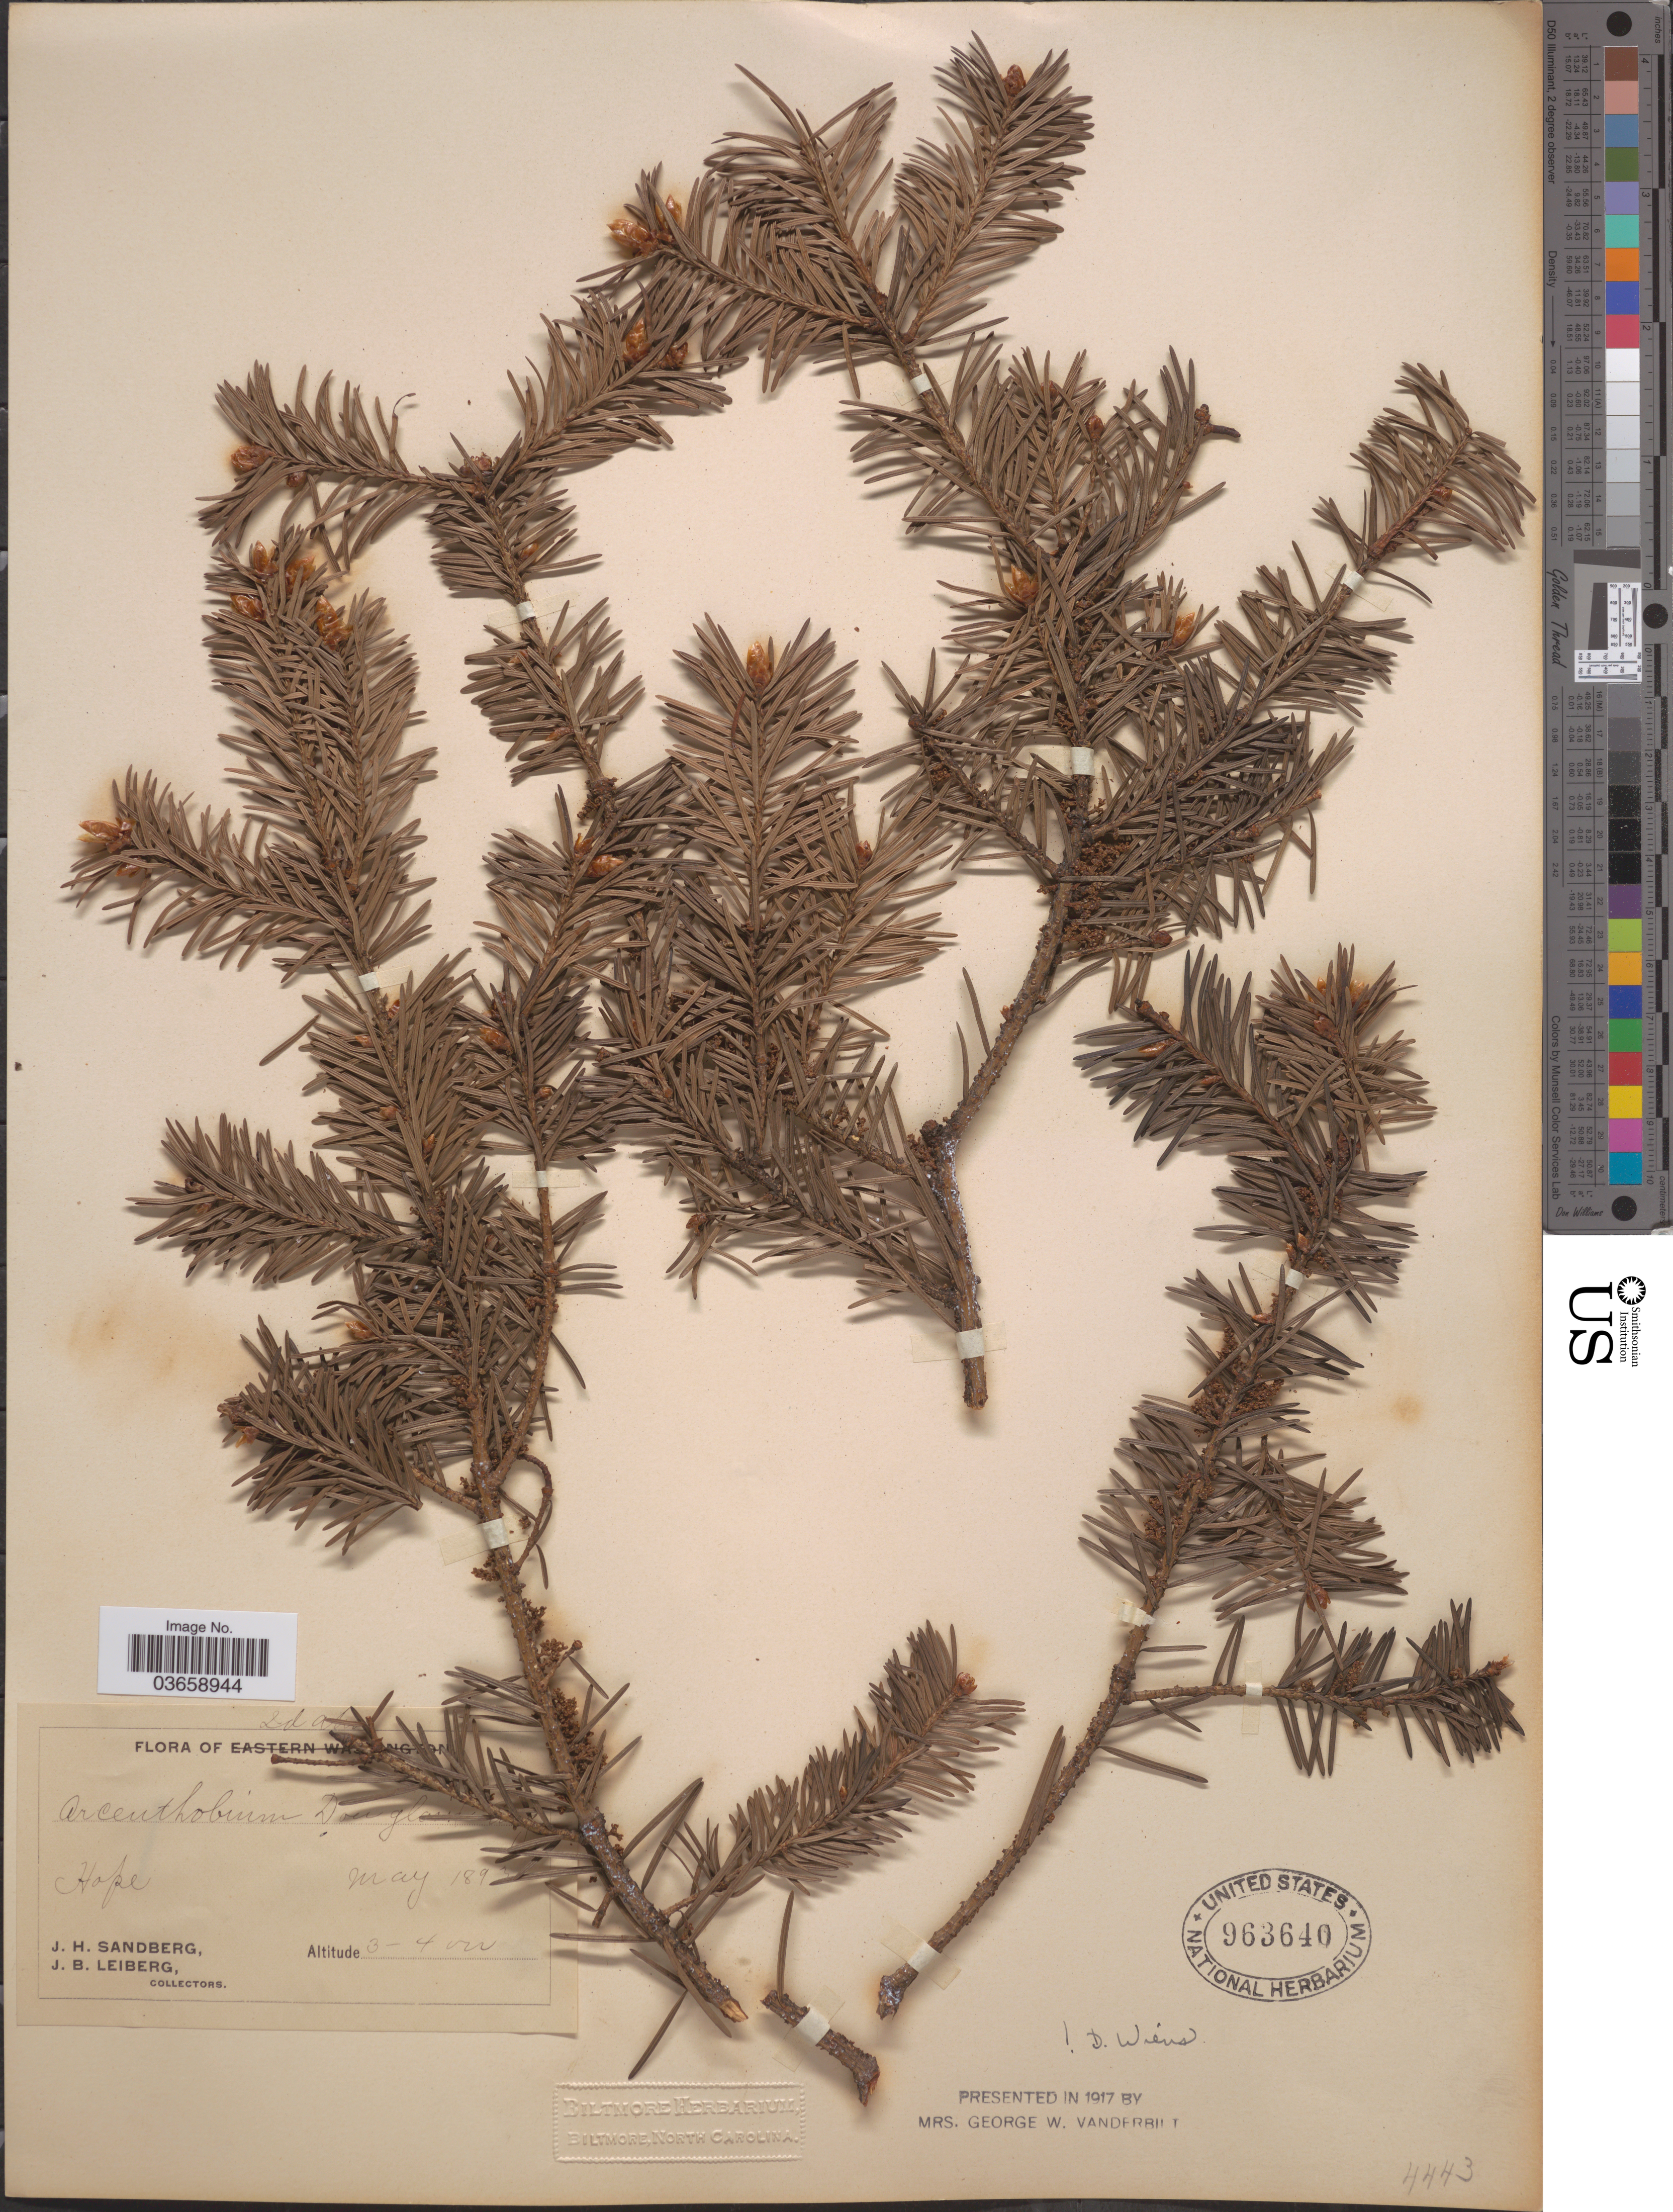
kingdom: Plantae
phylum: Tracheophyta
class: Magnoliopsida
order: Santalales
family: Viscaceae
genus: Arceuthobium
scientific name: Arceuthobium douglasii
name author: Engelm. in G.M. Wheeler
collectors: J. H. Sandberg & J. B. Leiberg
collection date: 1893-05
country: United States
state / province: Idaho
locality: Hope.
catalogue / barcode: US 963640